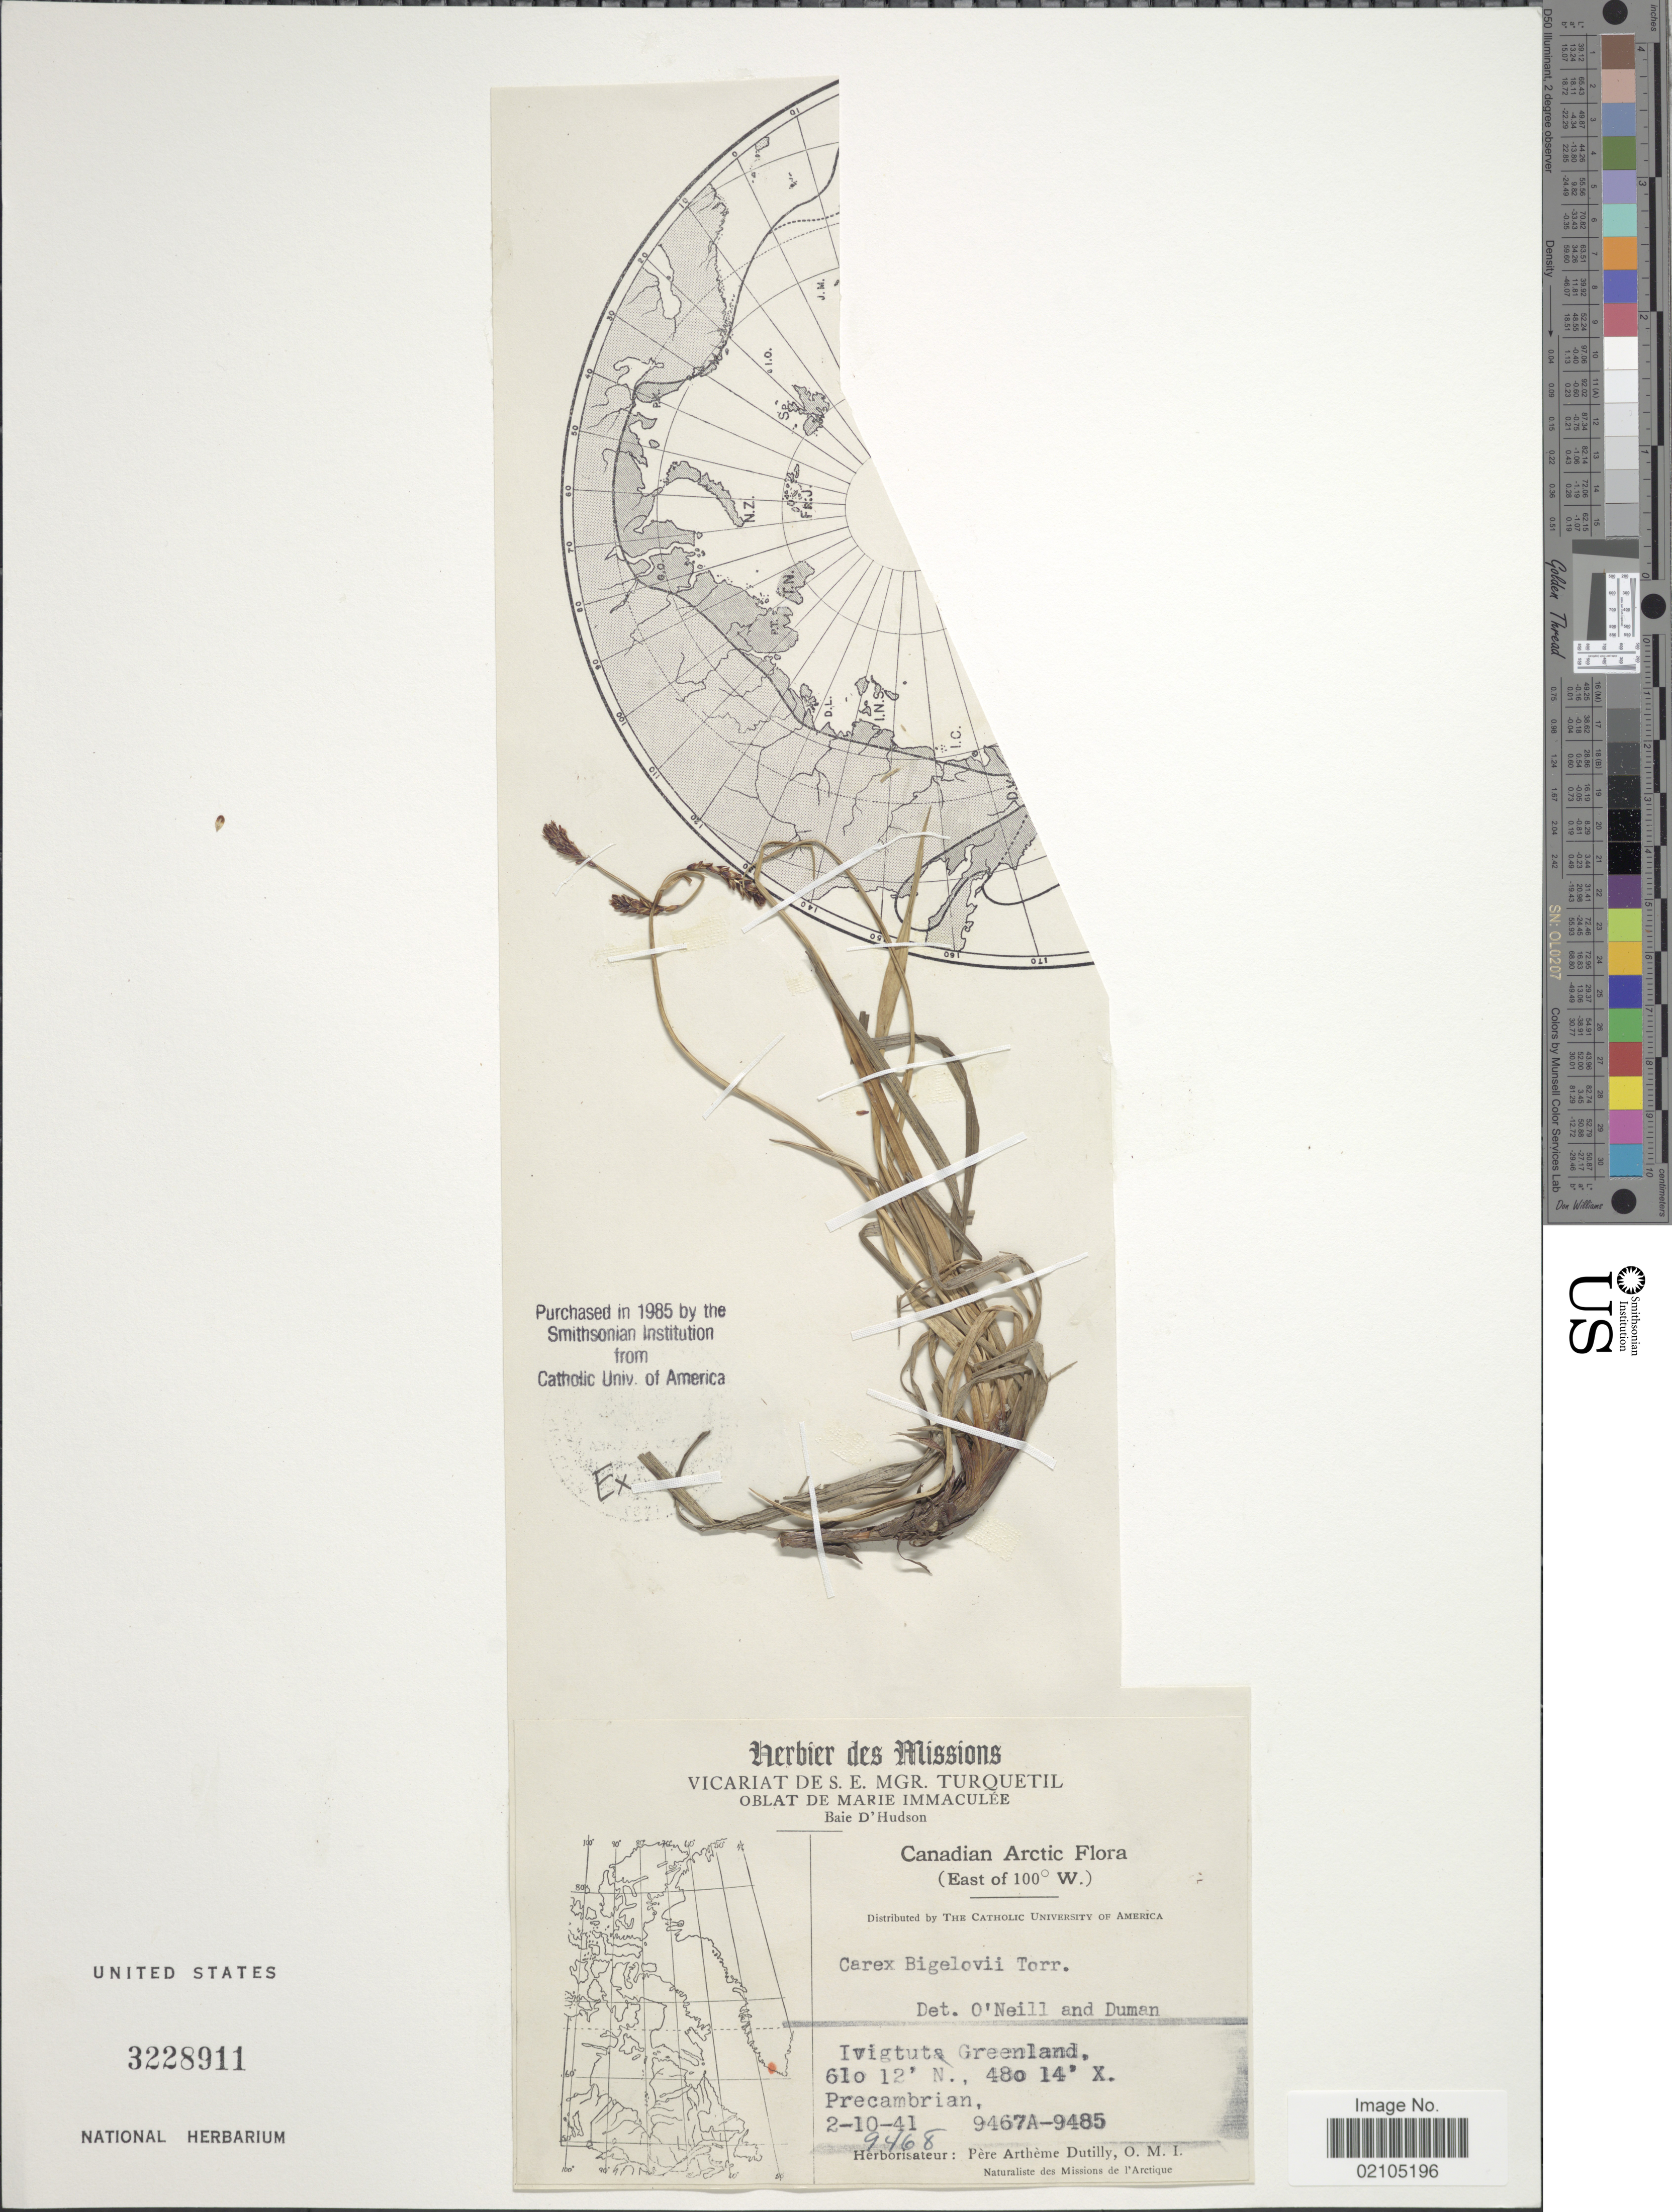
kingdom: Plantae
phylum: Tracheophyta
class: Liliopsida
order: Poales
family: Cyperaceae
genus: Carex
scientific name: Carex bigelowii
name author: Torr. ex Schwein.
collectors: A. Dutilly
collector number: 9468/9467A-9485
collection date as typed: Transcribed d/m/y: 2/10/41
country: Greenland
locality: Canadian Arctic, (East of 100ºW). Ivigtut Greenland. Precambrian.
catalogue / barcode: US 3228911